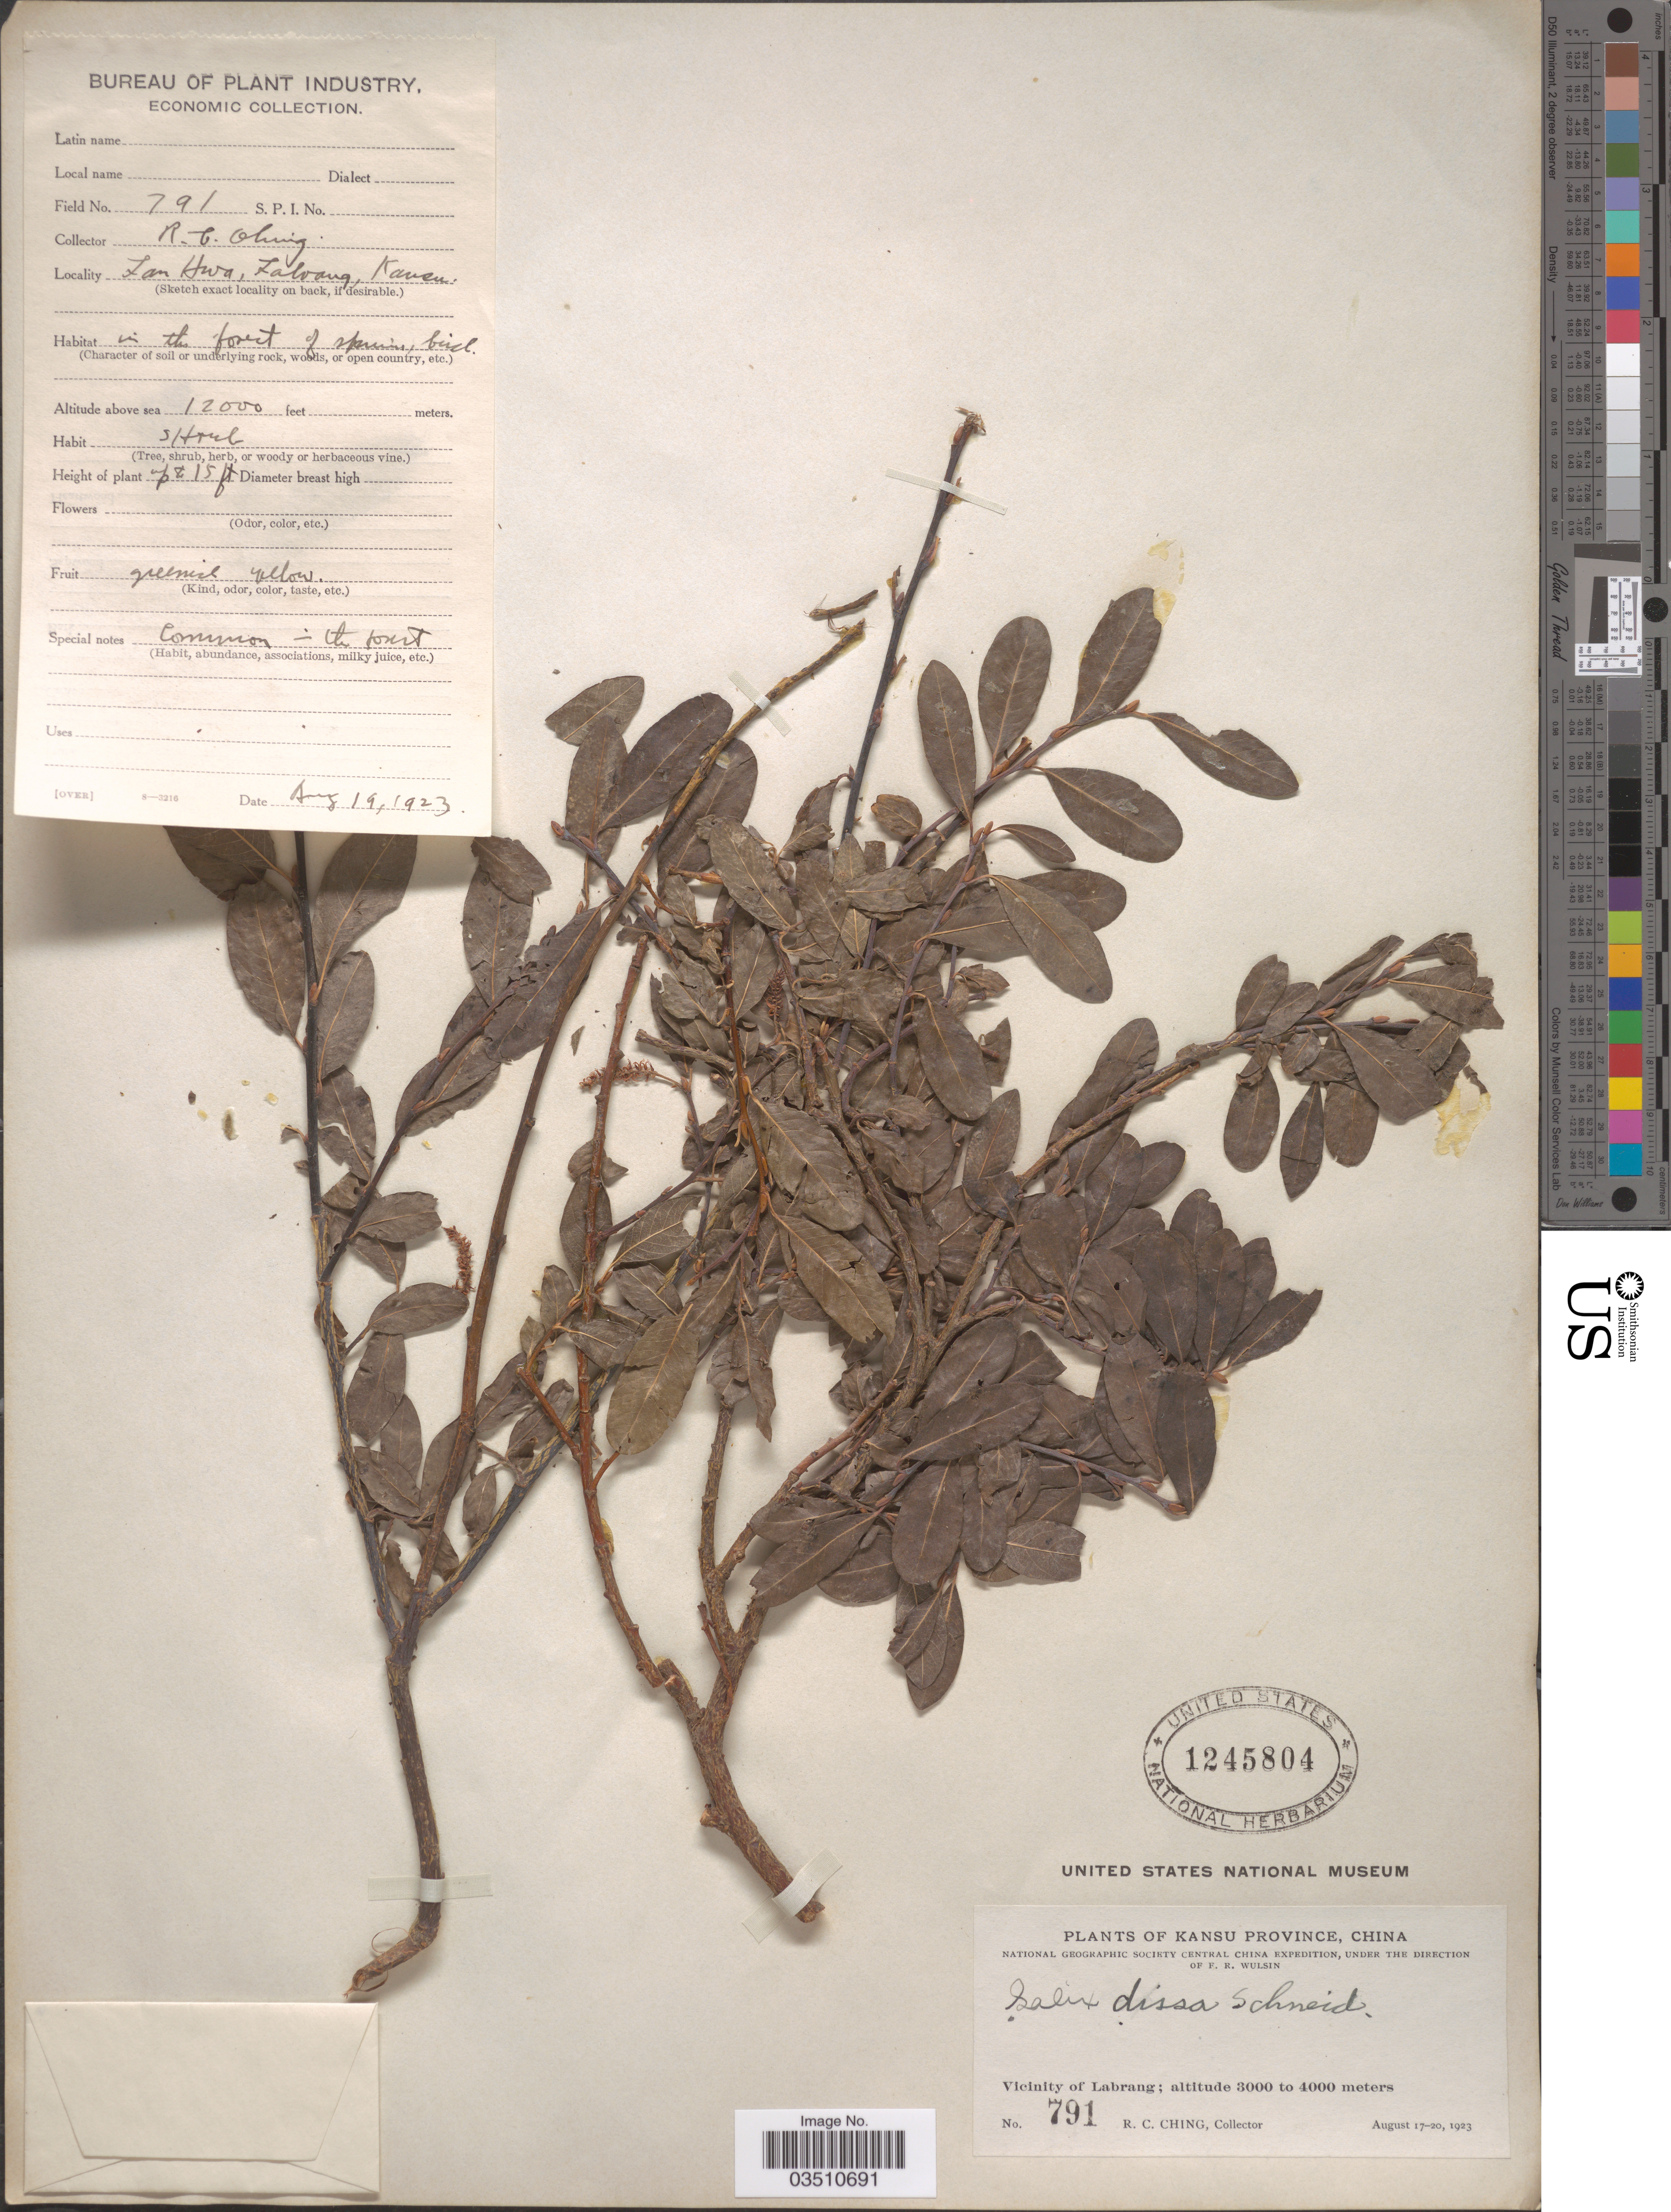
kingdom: Plantae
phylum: Tracheophyta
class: Magnoliopsida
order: Malpighiales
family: Salicaceae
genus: Salix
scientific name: Salix dissa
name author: C.K. Schneid. in Sarg.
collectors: R. C. Ching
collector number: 791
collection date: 1923-08-19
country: China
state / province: Gansu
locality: Kansu Province. Vicinity of Labrang. Lan Hwa, Labrang.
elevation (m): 3658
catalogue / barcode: US 1245804